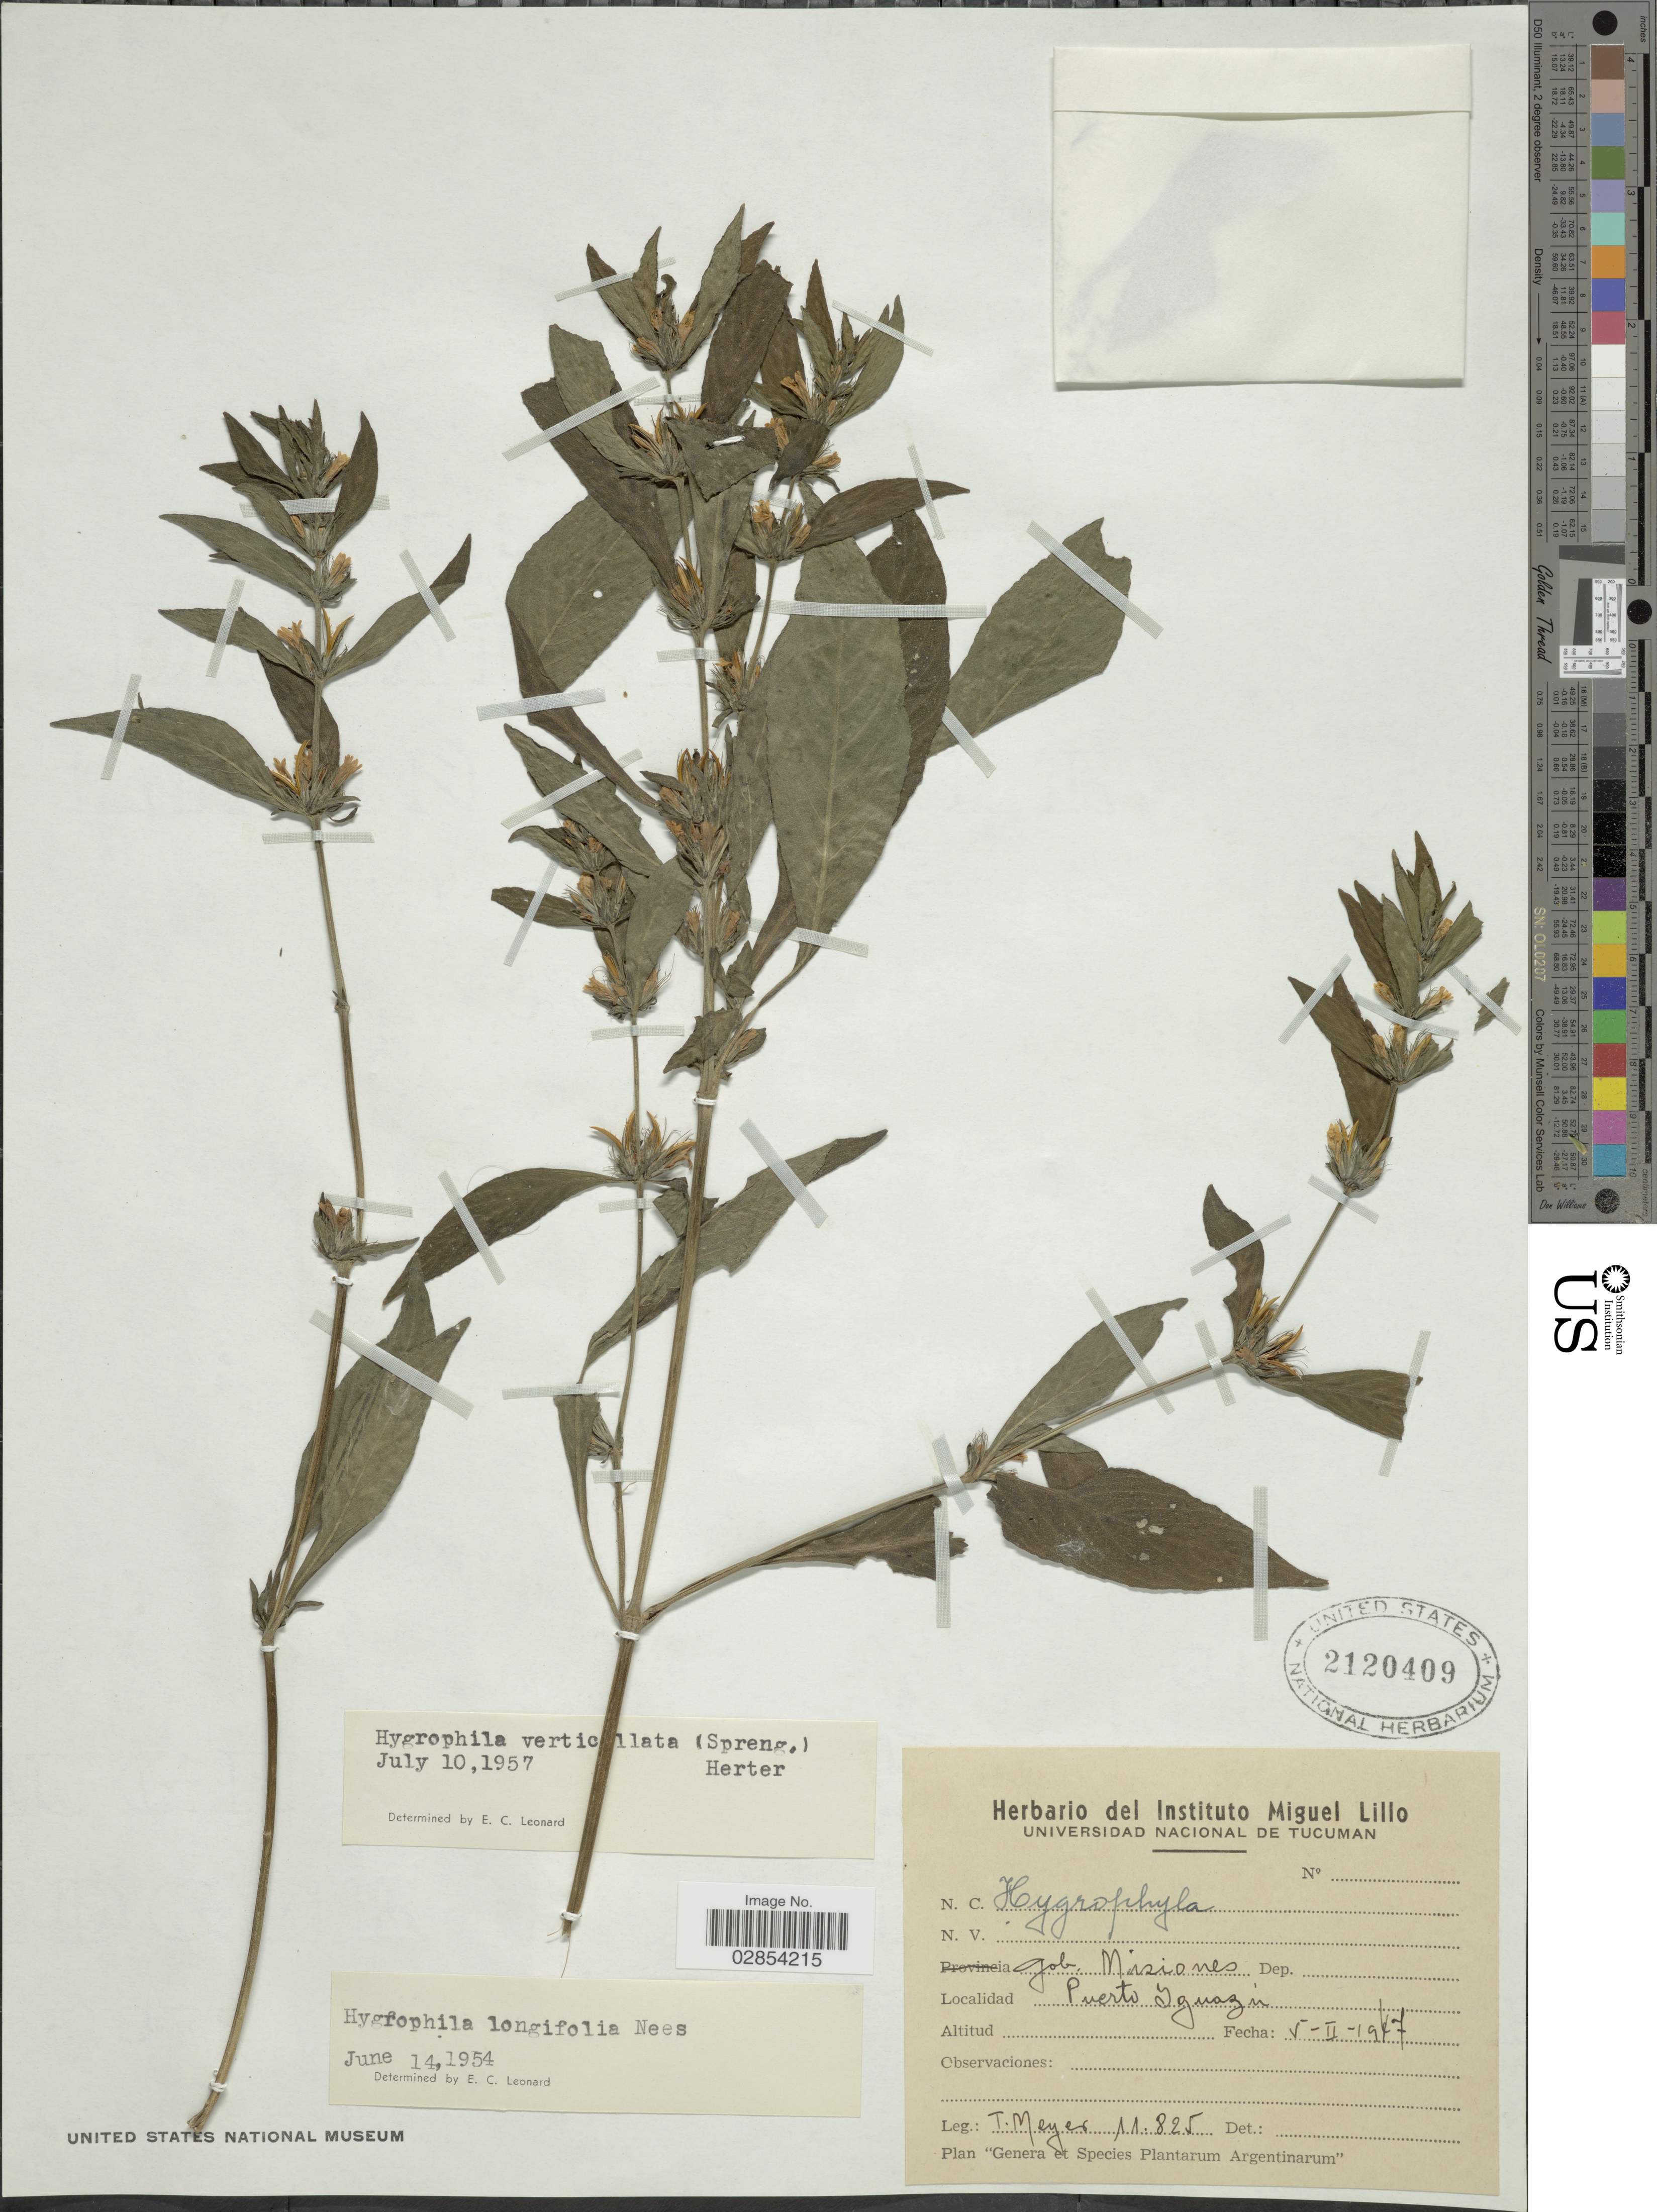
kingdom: Plantae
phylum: Tracheophyta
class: Magnoliopsida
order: Lamiales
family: Acanthaceae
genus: Hygrophila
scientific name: Hygrophila verticillata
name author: (Spreng.) Herter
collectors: T. Meyer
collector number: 11825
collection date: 1947-02-05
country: Argentina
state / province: Misiones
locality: Gob. Misiones. Puerto Iguazú.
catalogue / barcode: US 2120409